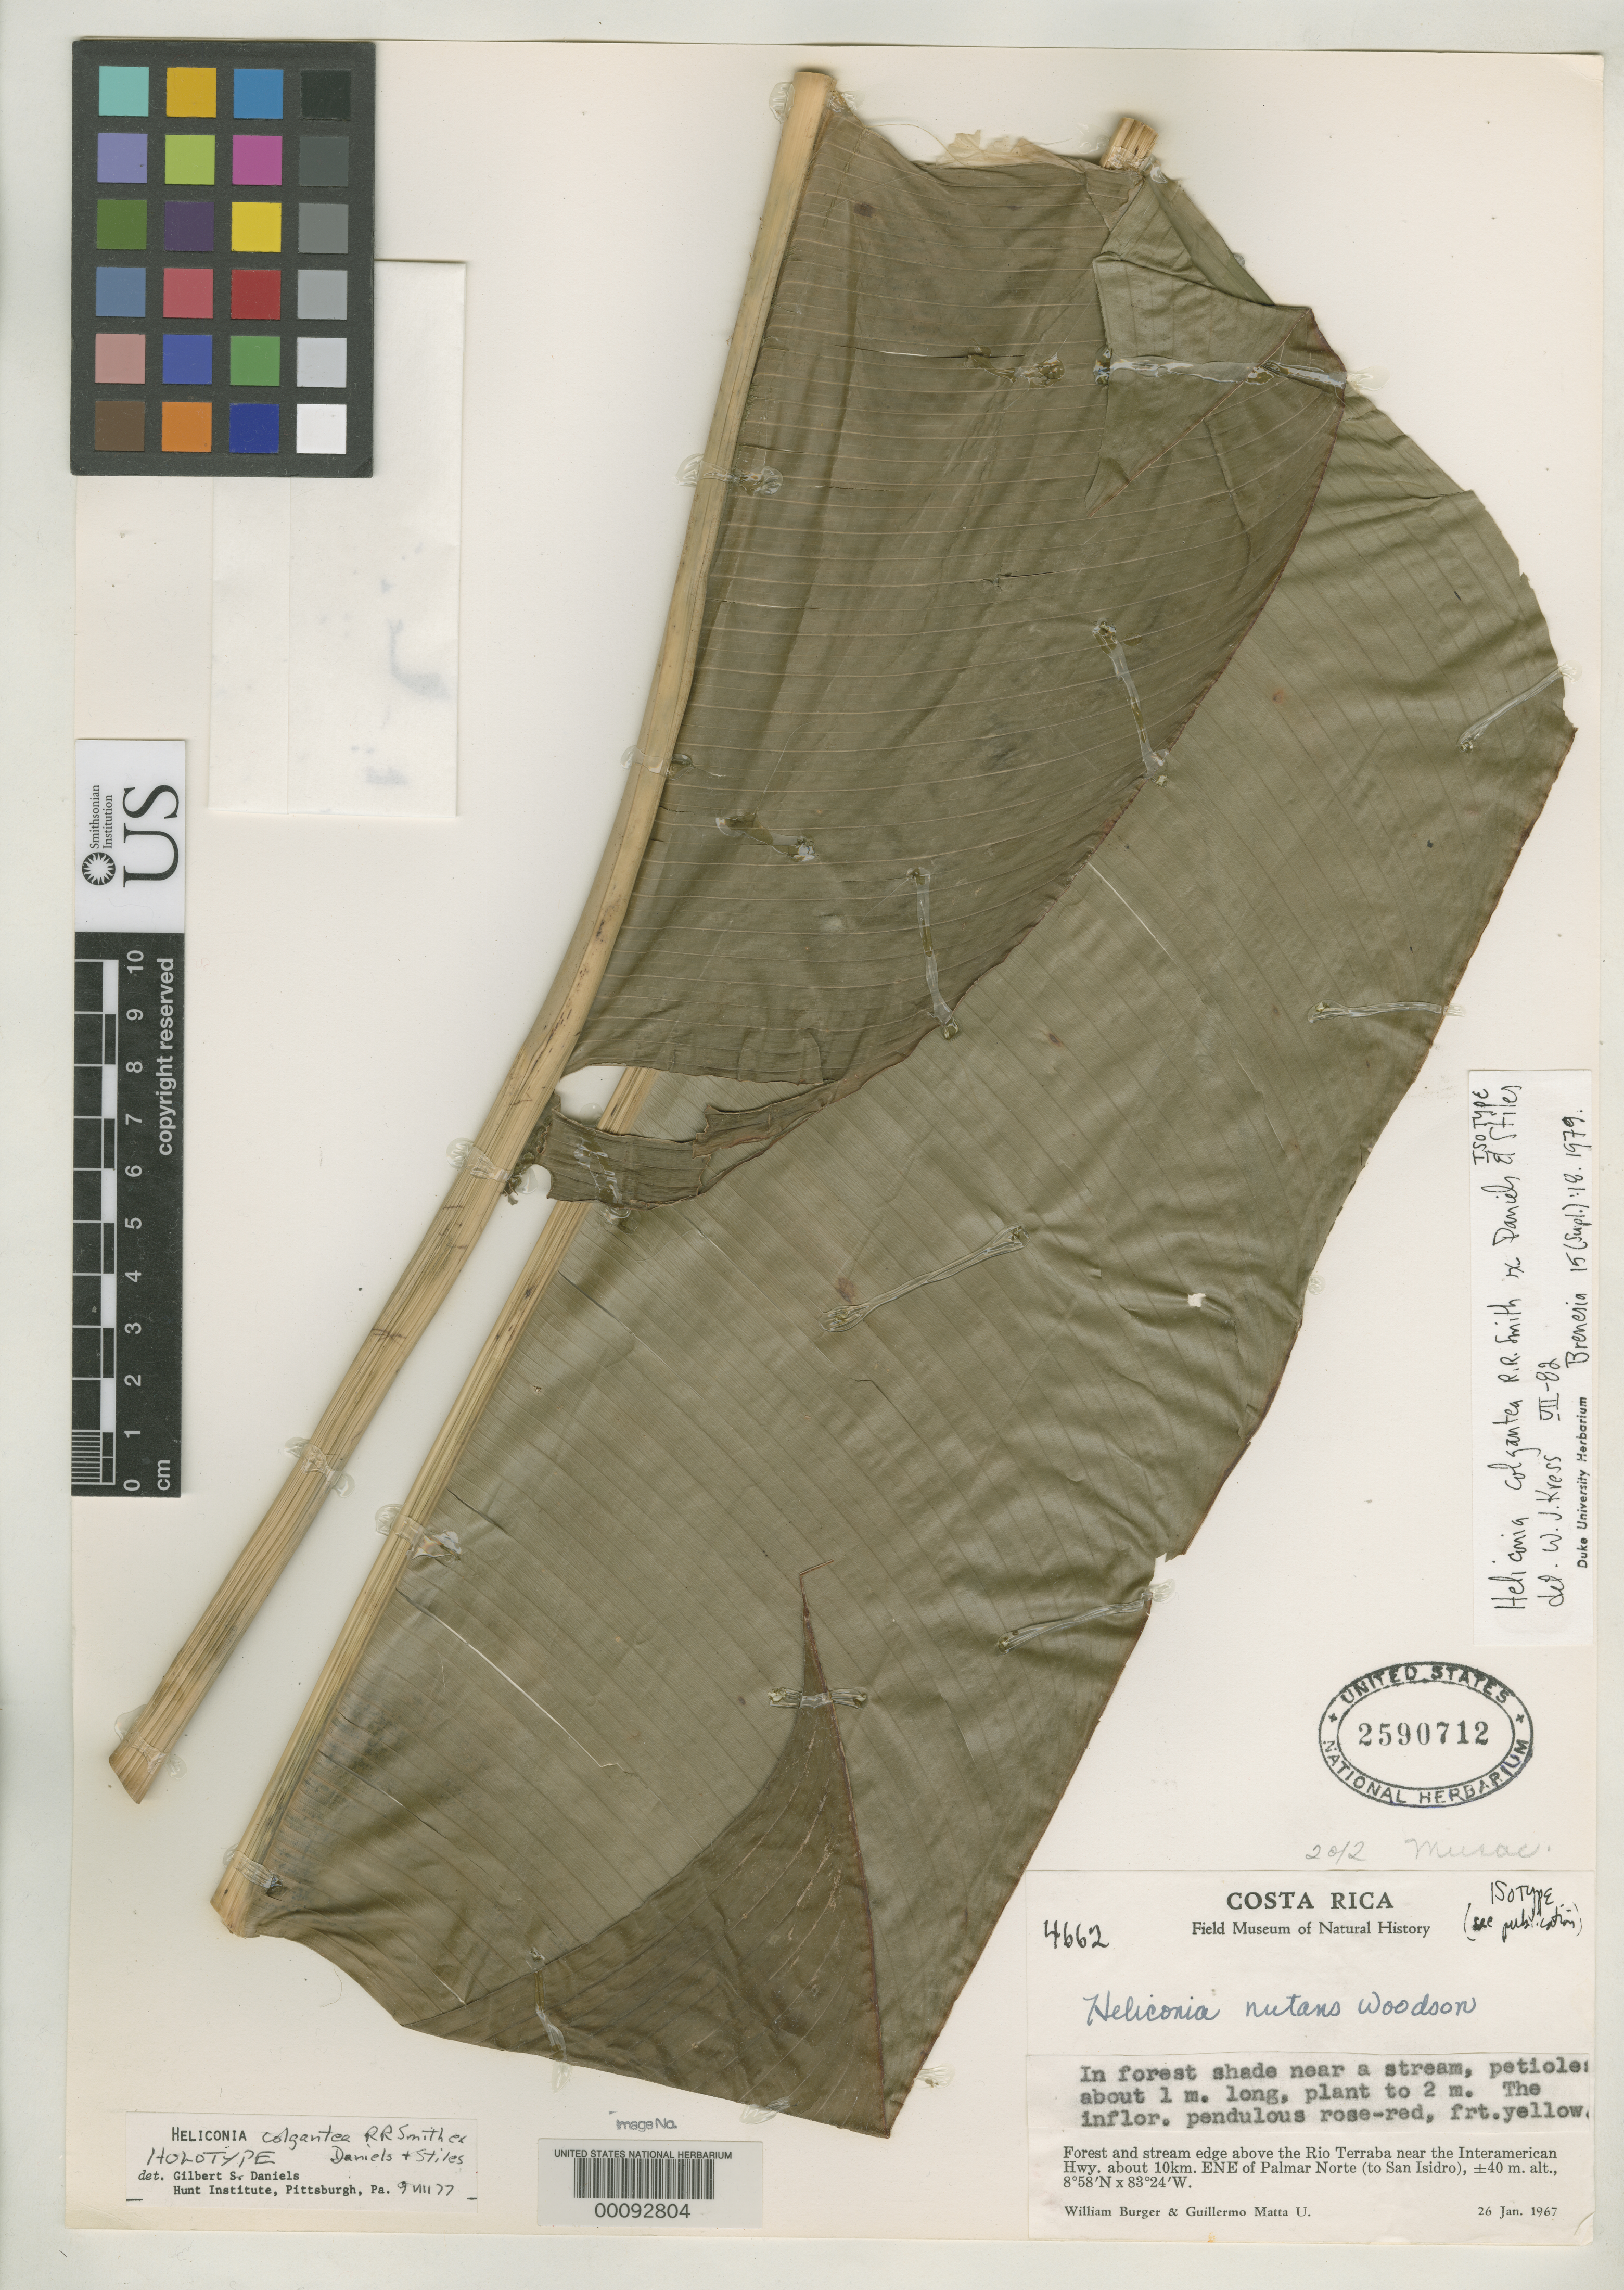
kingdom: Plantae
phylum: Tracheophyta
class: Liliopsida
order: Zingiberales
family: Heliconiaceae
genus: Heliconia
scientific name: Heliconia colgantea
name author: R.R. Sm. ex G.S. Daniels & F.G. Stiles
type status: Isotype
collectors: W. Burger & M. Guillermo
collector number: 4662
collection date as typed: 26 Jan 1967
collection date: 1967-01-26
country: Costa Rica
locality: Above the Rio Terraba near the Interamerican Hwy., ca 10 km ENE of Palmar Norte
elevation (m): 40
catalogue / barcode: US 2590721